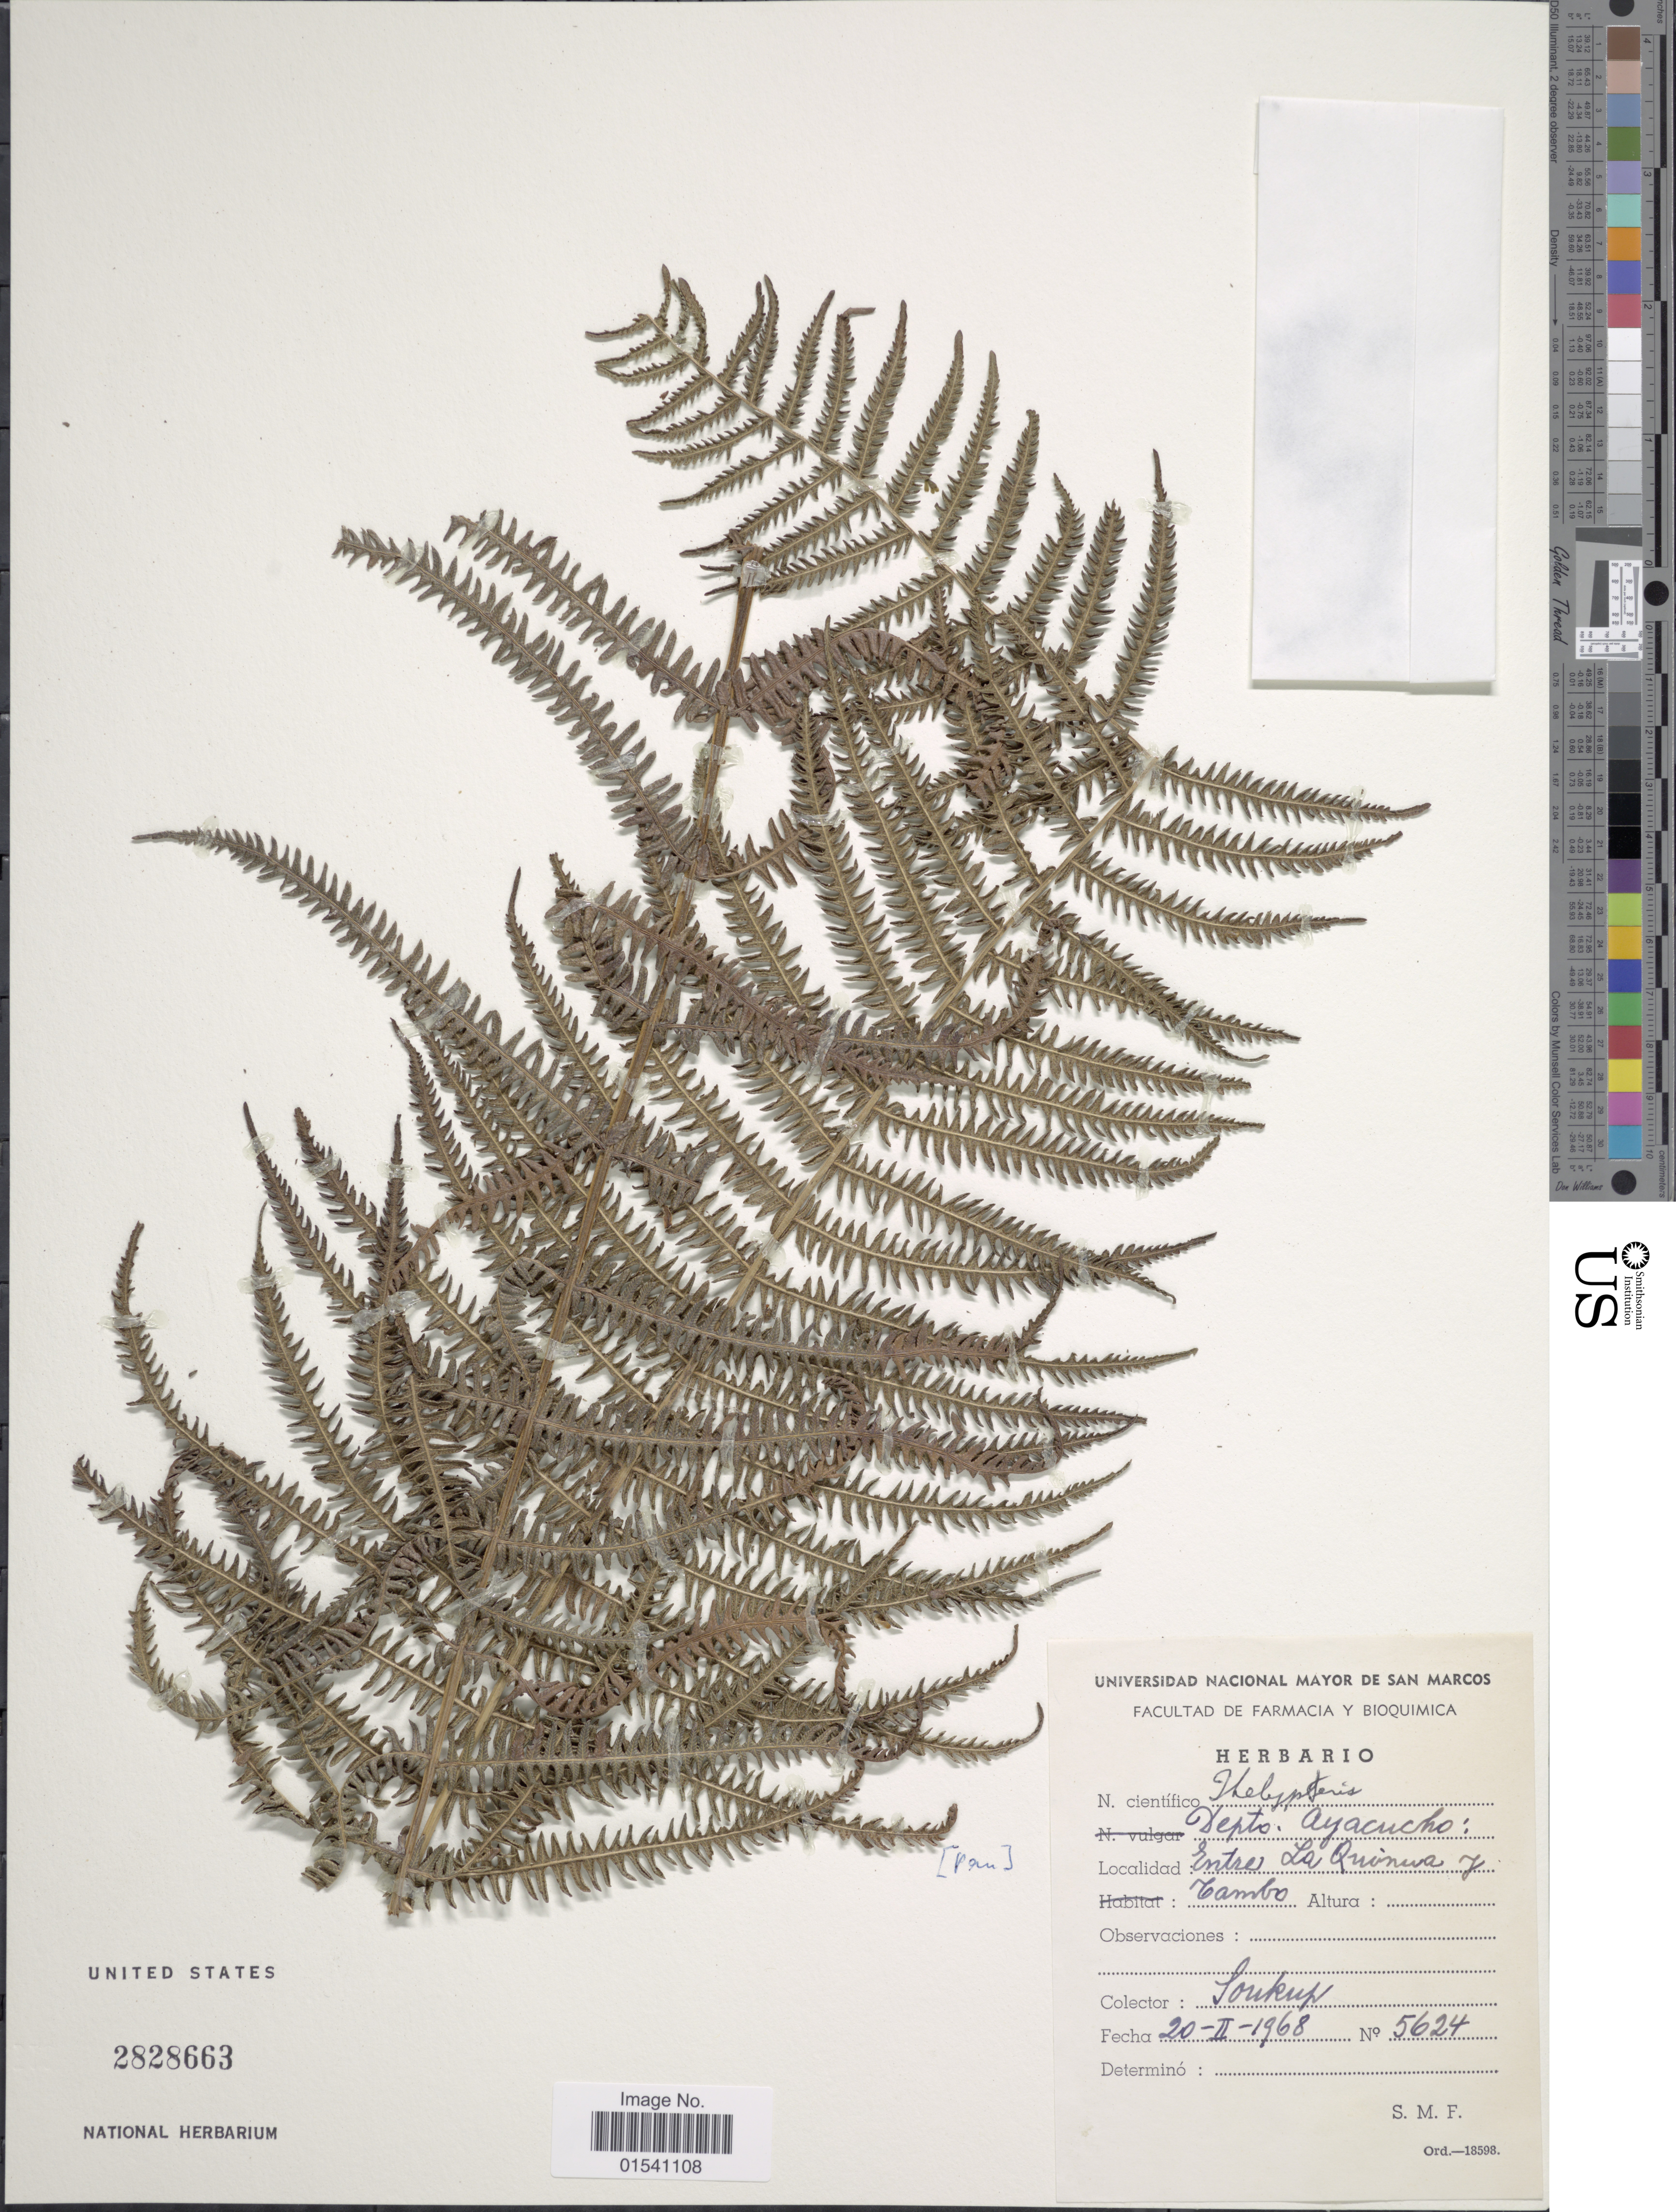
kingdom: Plantae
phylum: Tracheophyta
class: Polypodiopsida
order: Polypodiales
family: Thelypteridaceae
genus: Amauropelta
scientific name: Amauropelta sp.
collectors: -- Soukup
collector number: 5624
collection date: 1968-02-20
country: Peru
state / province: Ayacucho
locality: Depto. Ayacucho: Entre La Quinwa J Cambo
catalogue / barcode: US 2828633